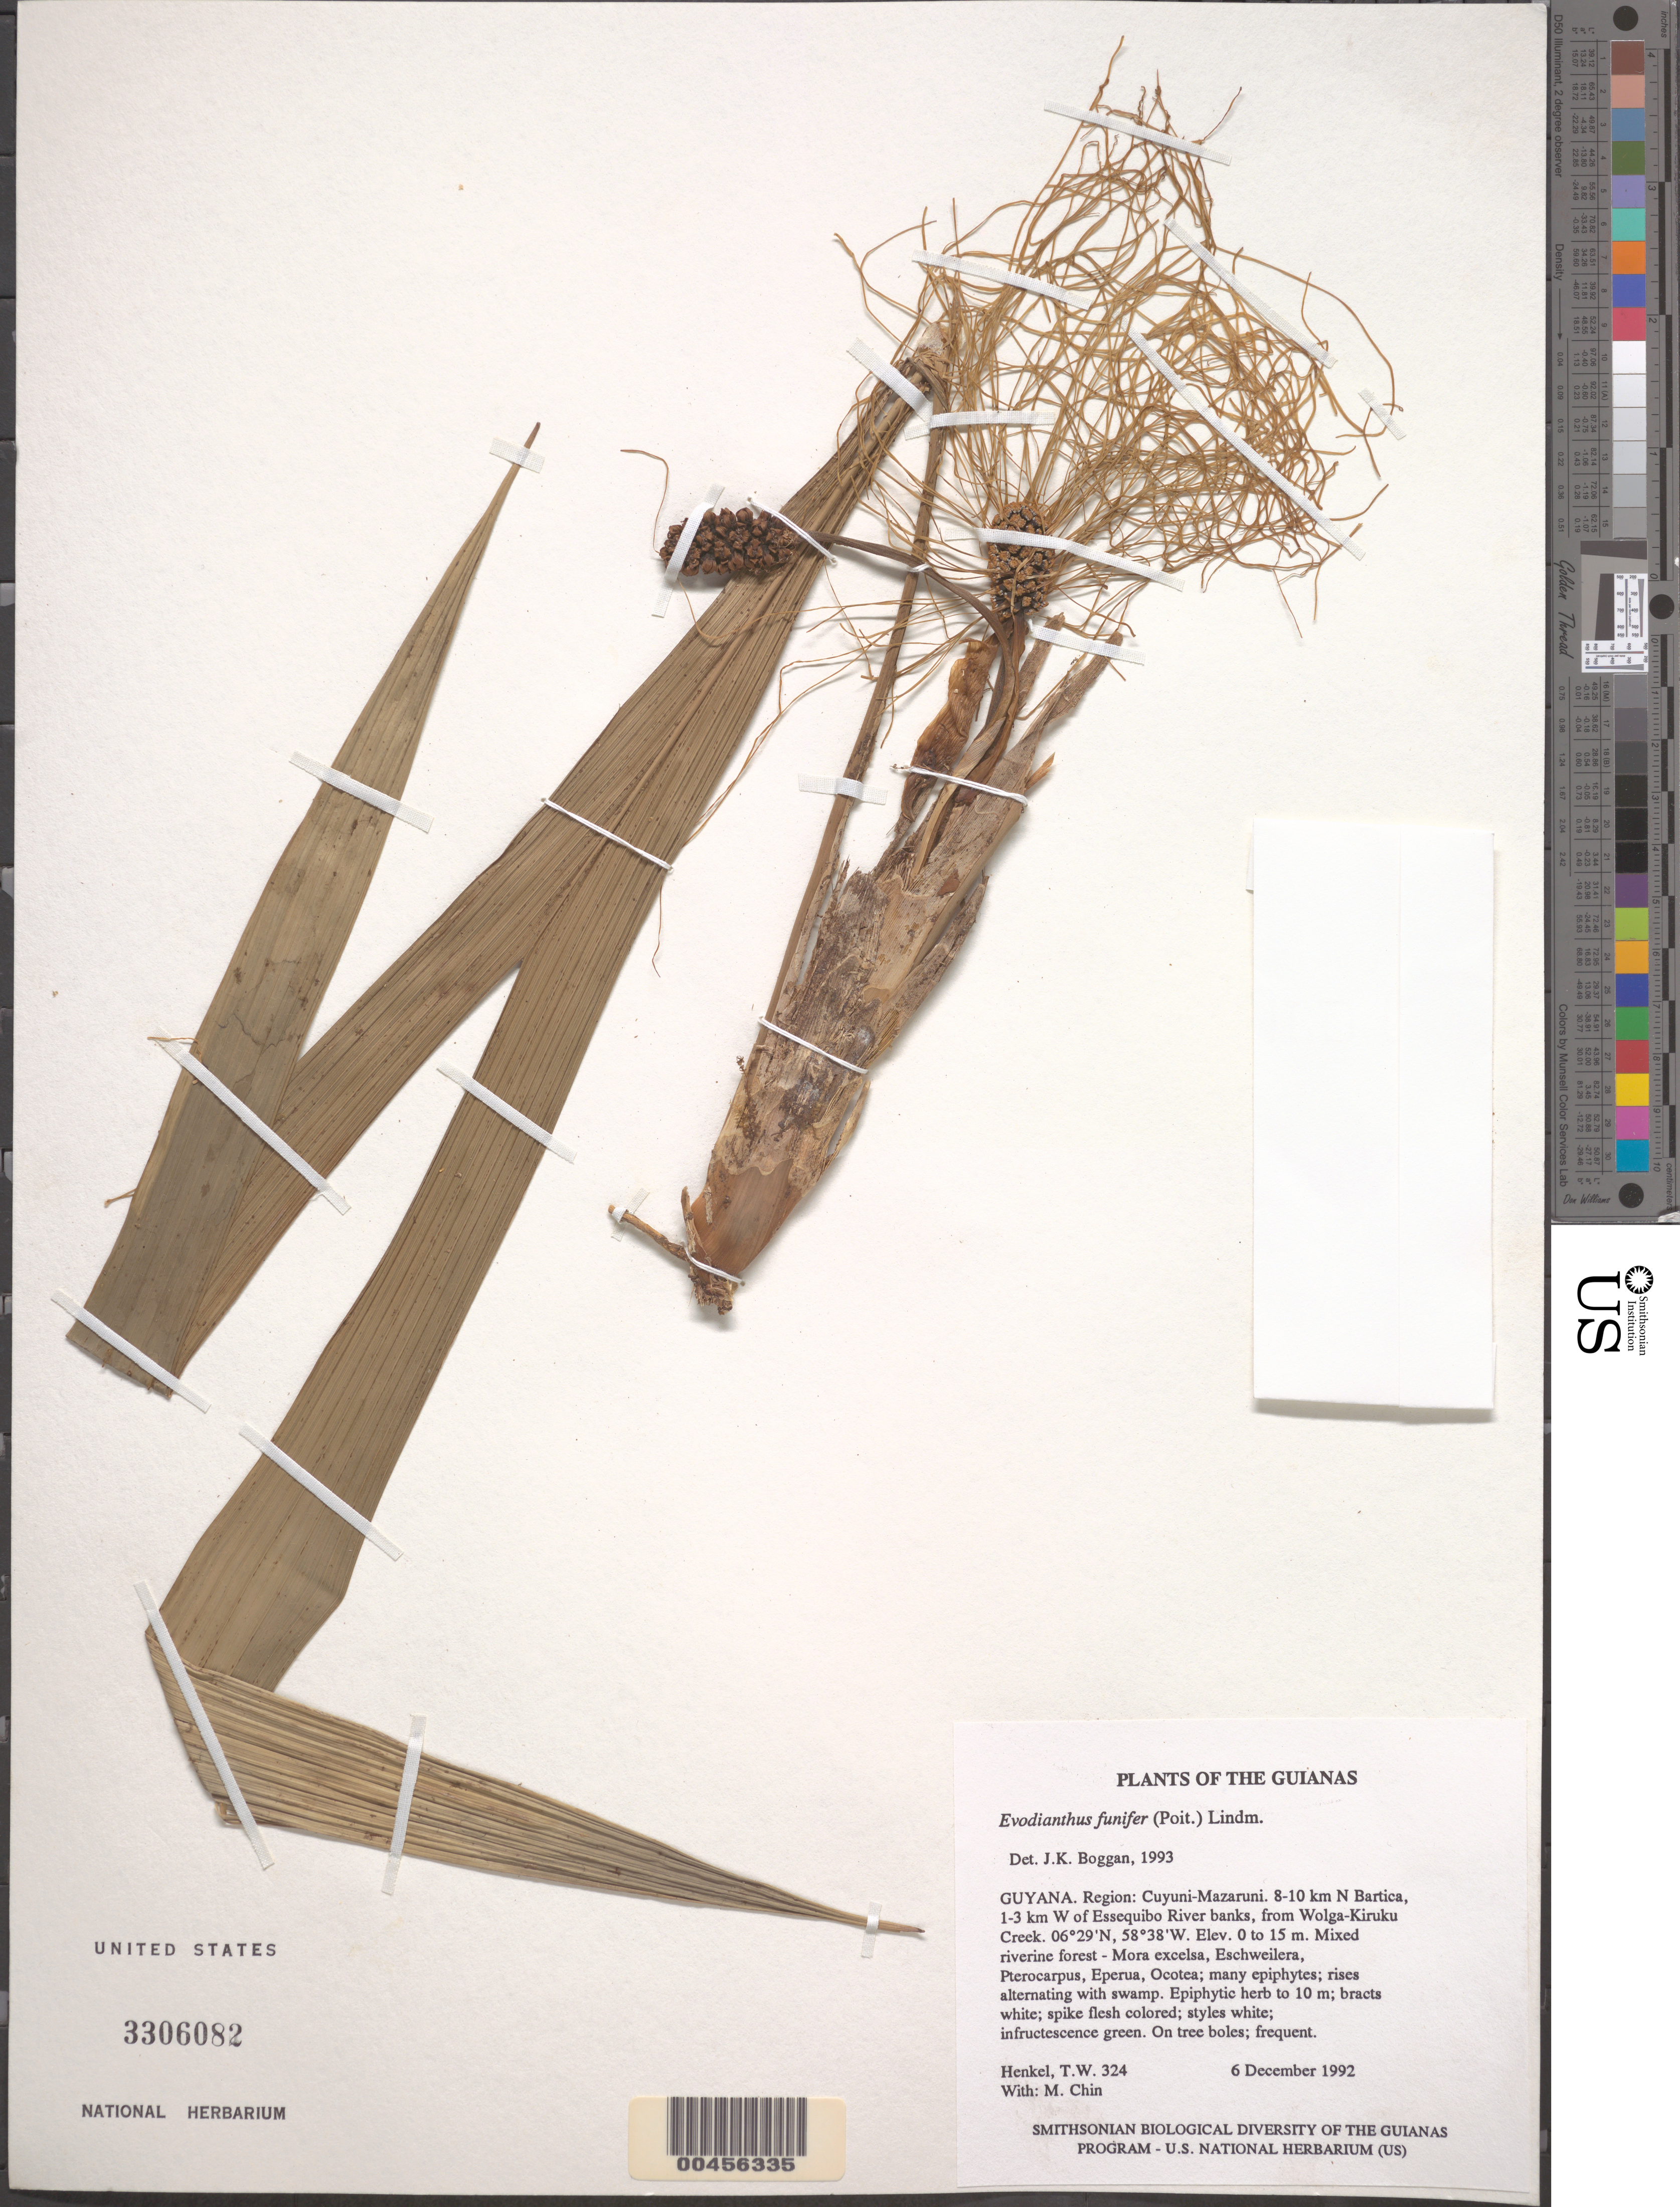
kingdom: Plantae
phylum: Tracheophyta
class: Liliopsida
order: Pandanales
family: Cyclanthaceae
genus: Evodianthus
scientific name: Evodianthus funifer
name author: (Poit.) Lindm.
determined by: Boggan, J. K., (US), NMNH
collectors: T. Henkel & M. Chin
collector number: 324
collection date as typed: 6 December 1992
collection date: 1992-12-06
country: Guyana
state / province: Cuyuni-Mazaruni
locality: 8-10 km N Bartica, 1-3 km W of Essequibo River banks, from Wolga-Kiruku Creek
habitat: Mixed riverine forest - Mora excelsa, Eschweilera, Pterocarpus, Eperua, Ocotea; many epiphytes; rises alternating with swamp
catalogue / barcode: US 3306082